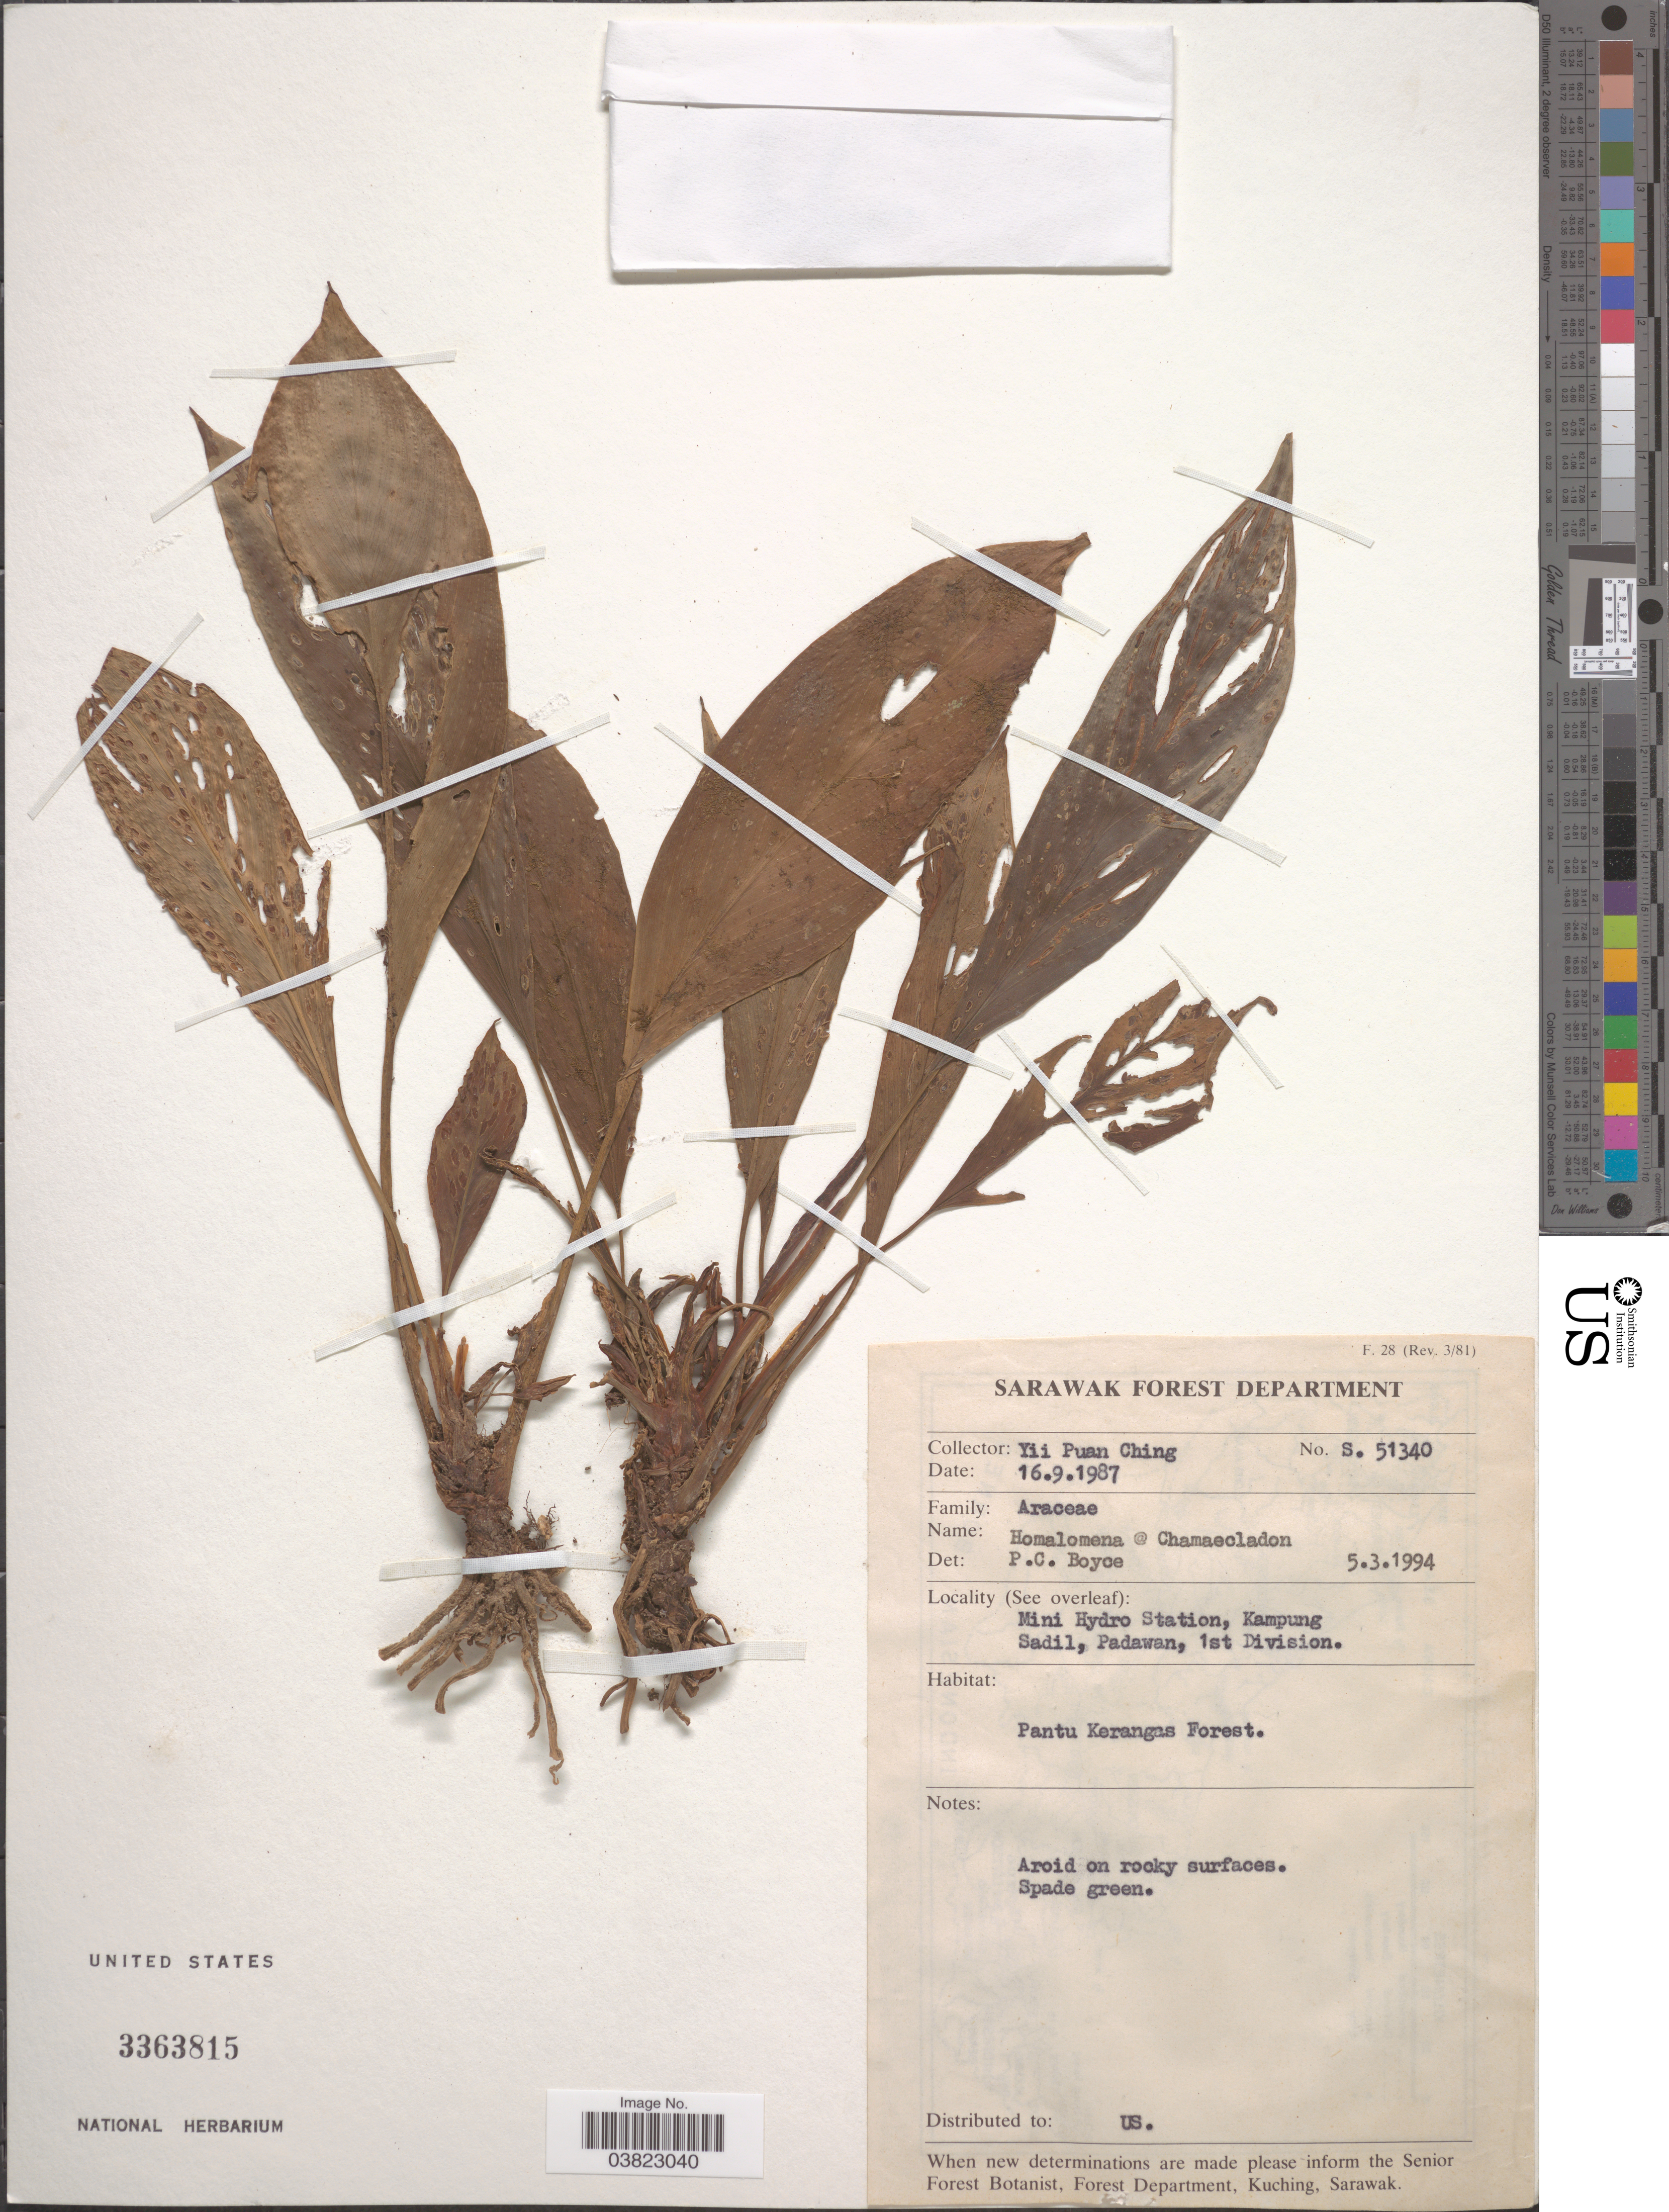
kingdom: Plantae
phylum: Tracheophyta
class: Liliopsida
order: Alismatales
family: Araceae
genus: Homalomena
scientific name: Homalomena sp.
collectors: Y. P. Ching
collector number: S.51340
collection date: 1987-09-16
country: Malaysia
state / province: Sarawak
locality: Mini Hydro Station, Kampung Sadil, Padawan, 1st Division. Pantu Kerangas Forest.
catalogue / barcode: US 3363815